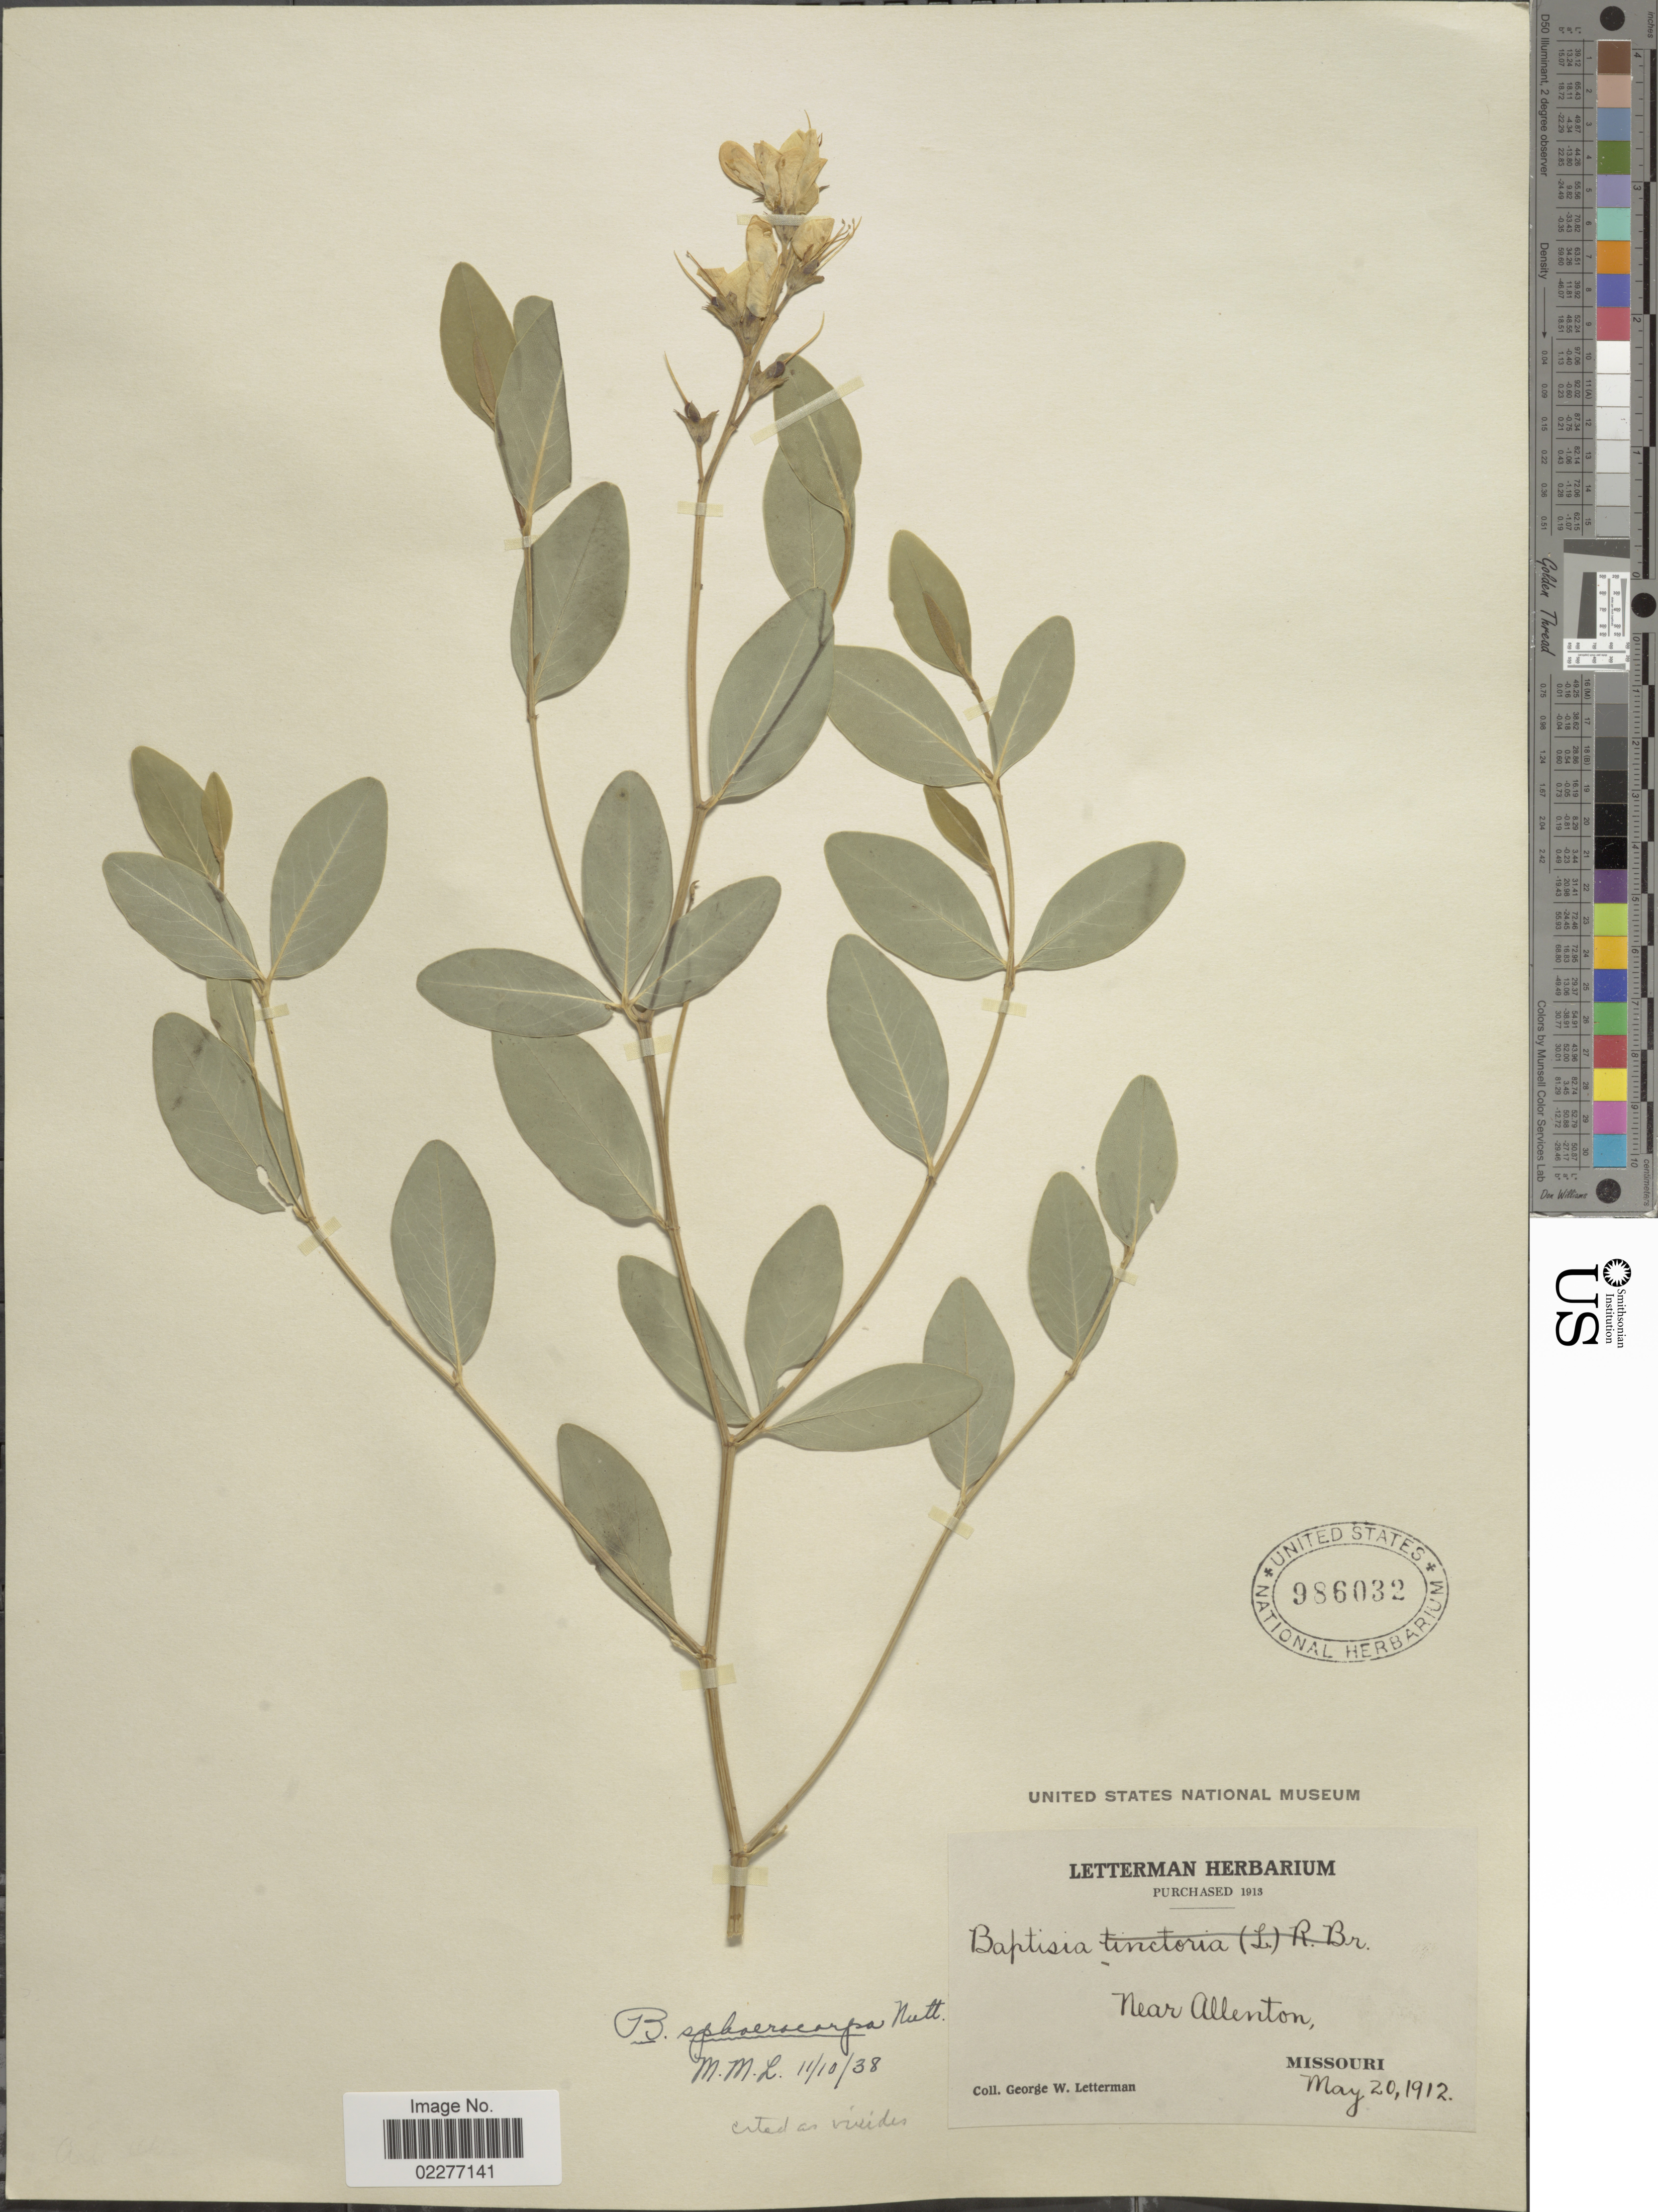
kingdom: Plantae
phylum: Tracheophyta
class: Magnoliopsida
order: Fabales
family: Fabaceae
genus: Baptisia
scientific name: Baptisia viridis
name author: Larisey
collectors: G. W. Letterman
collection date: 1912-05-20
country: United States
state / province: Missouri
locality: Near Allenton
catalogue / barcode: US 986032